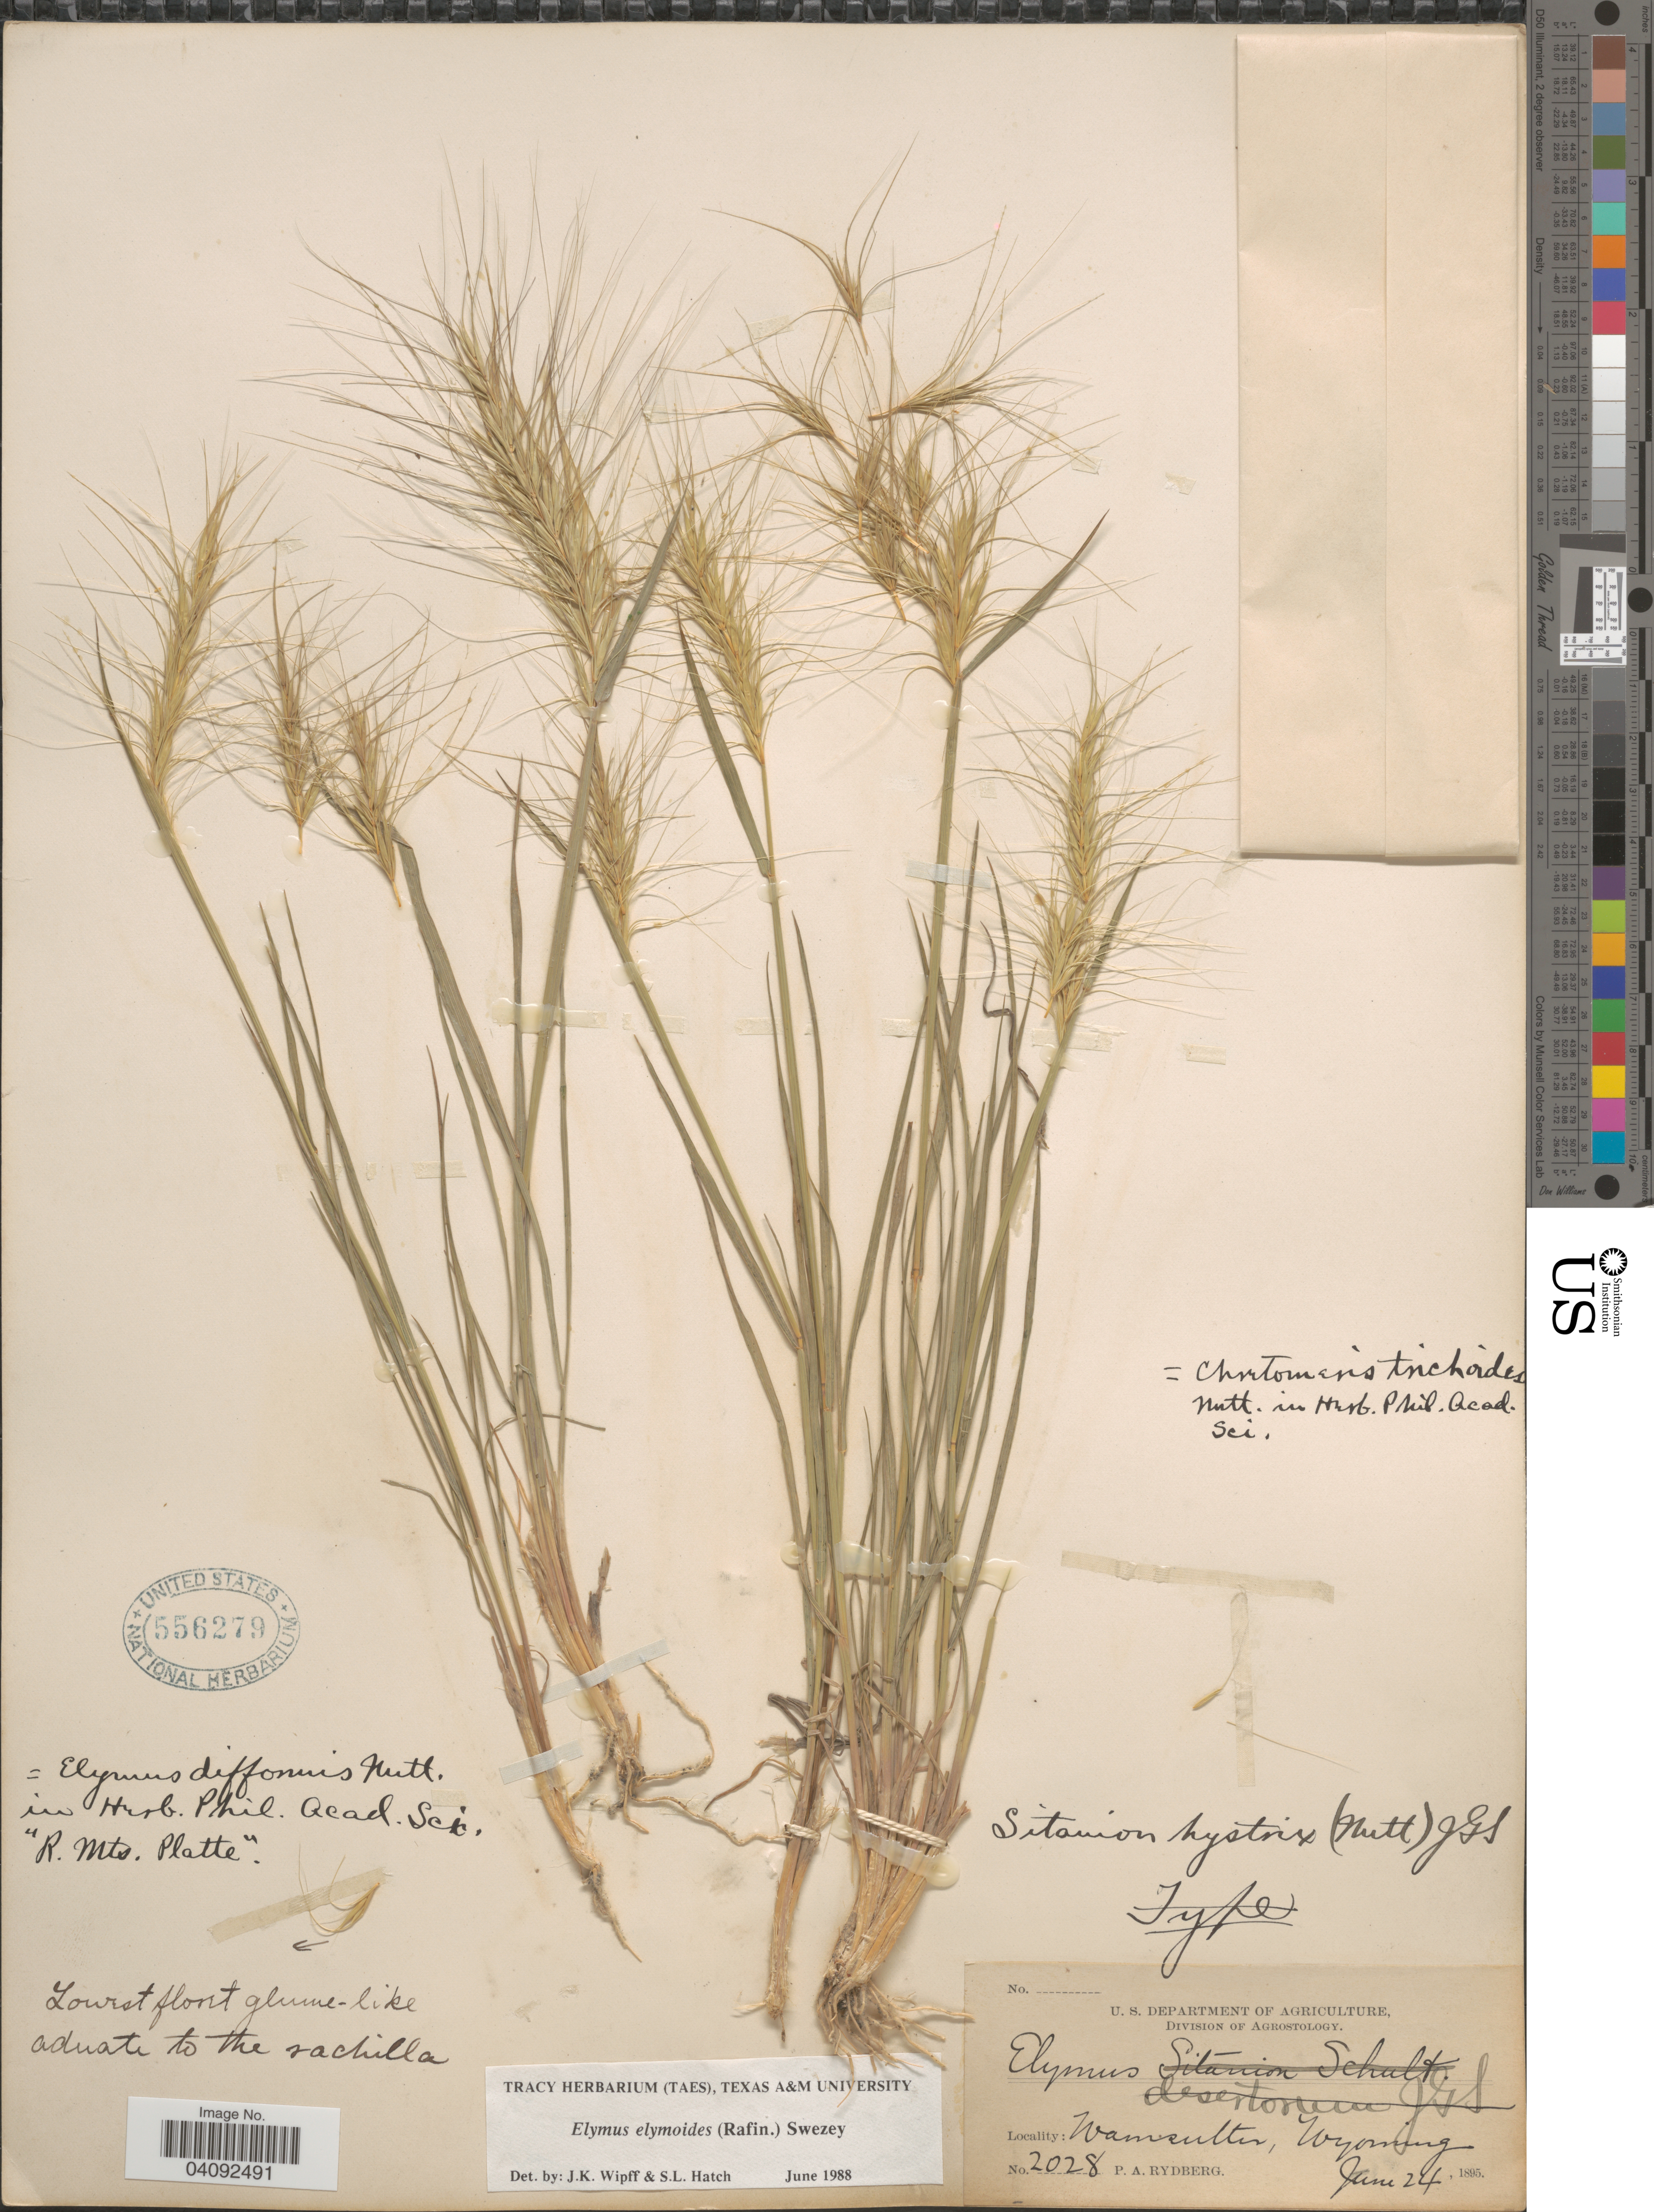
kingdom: Plantae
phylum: Tracheophyta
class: Liliopsida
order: Poales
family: Poaceae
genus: Elymus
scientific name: Elymus elymoides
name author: (Raf.) Swezey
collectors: P. A. Rydberg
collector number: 2028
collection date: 1895-06-24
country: United States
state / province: Wyoming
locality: Wamsutter.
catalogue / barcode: US 556279